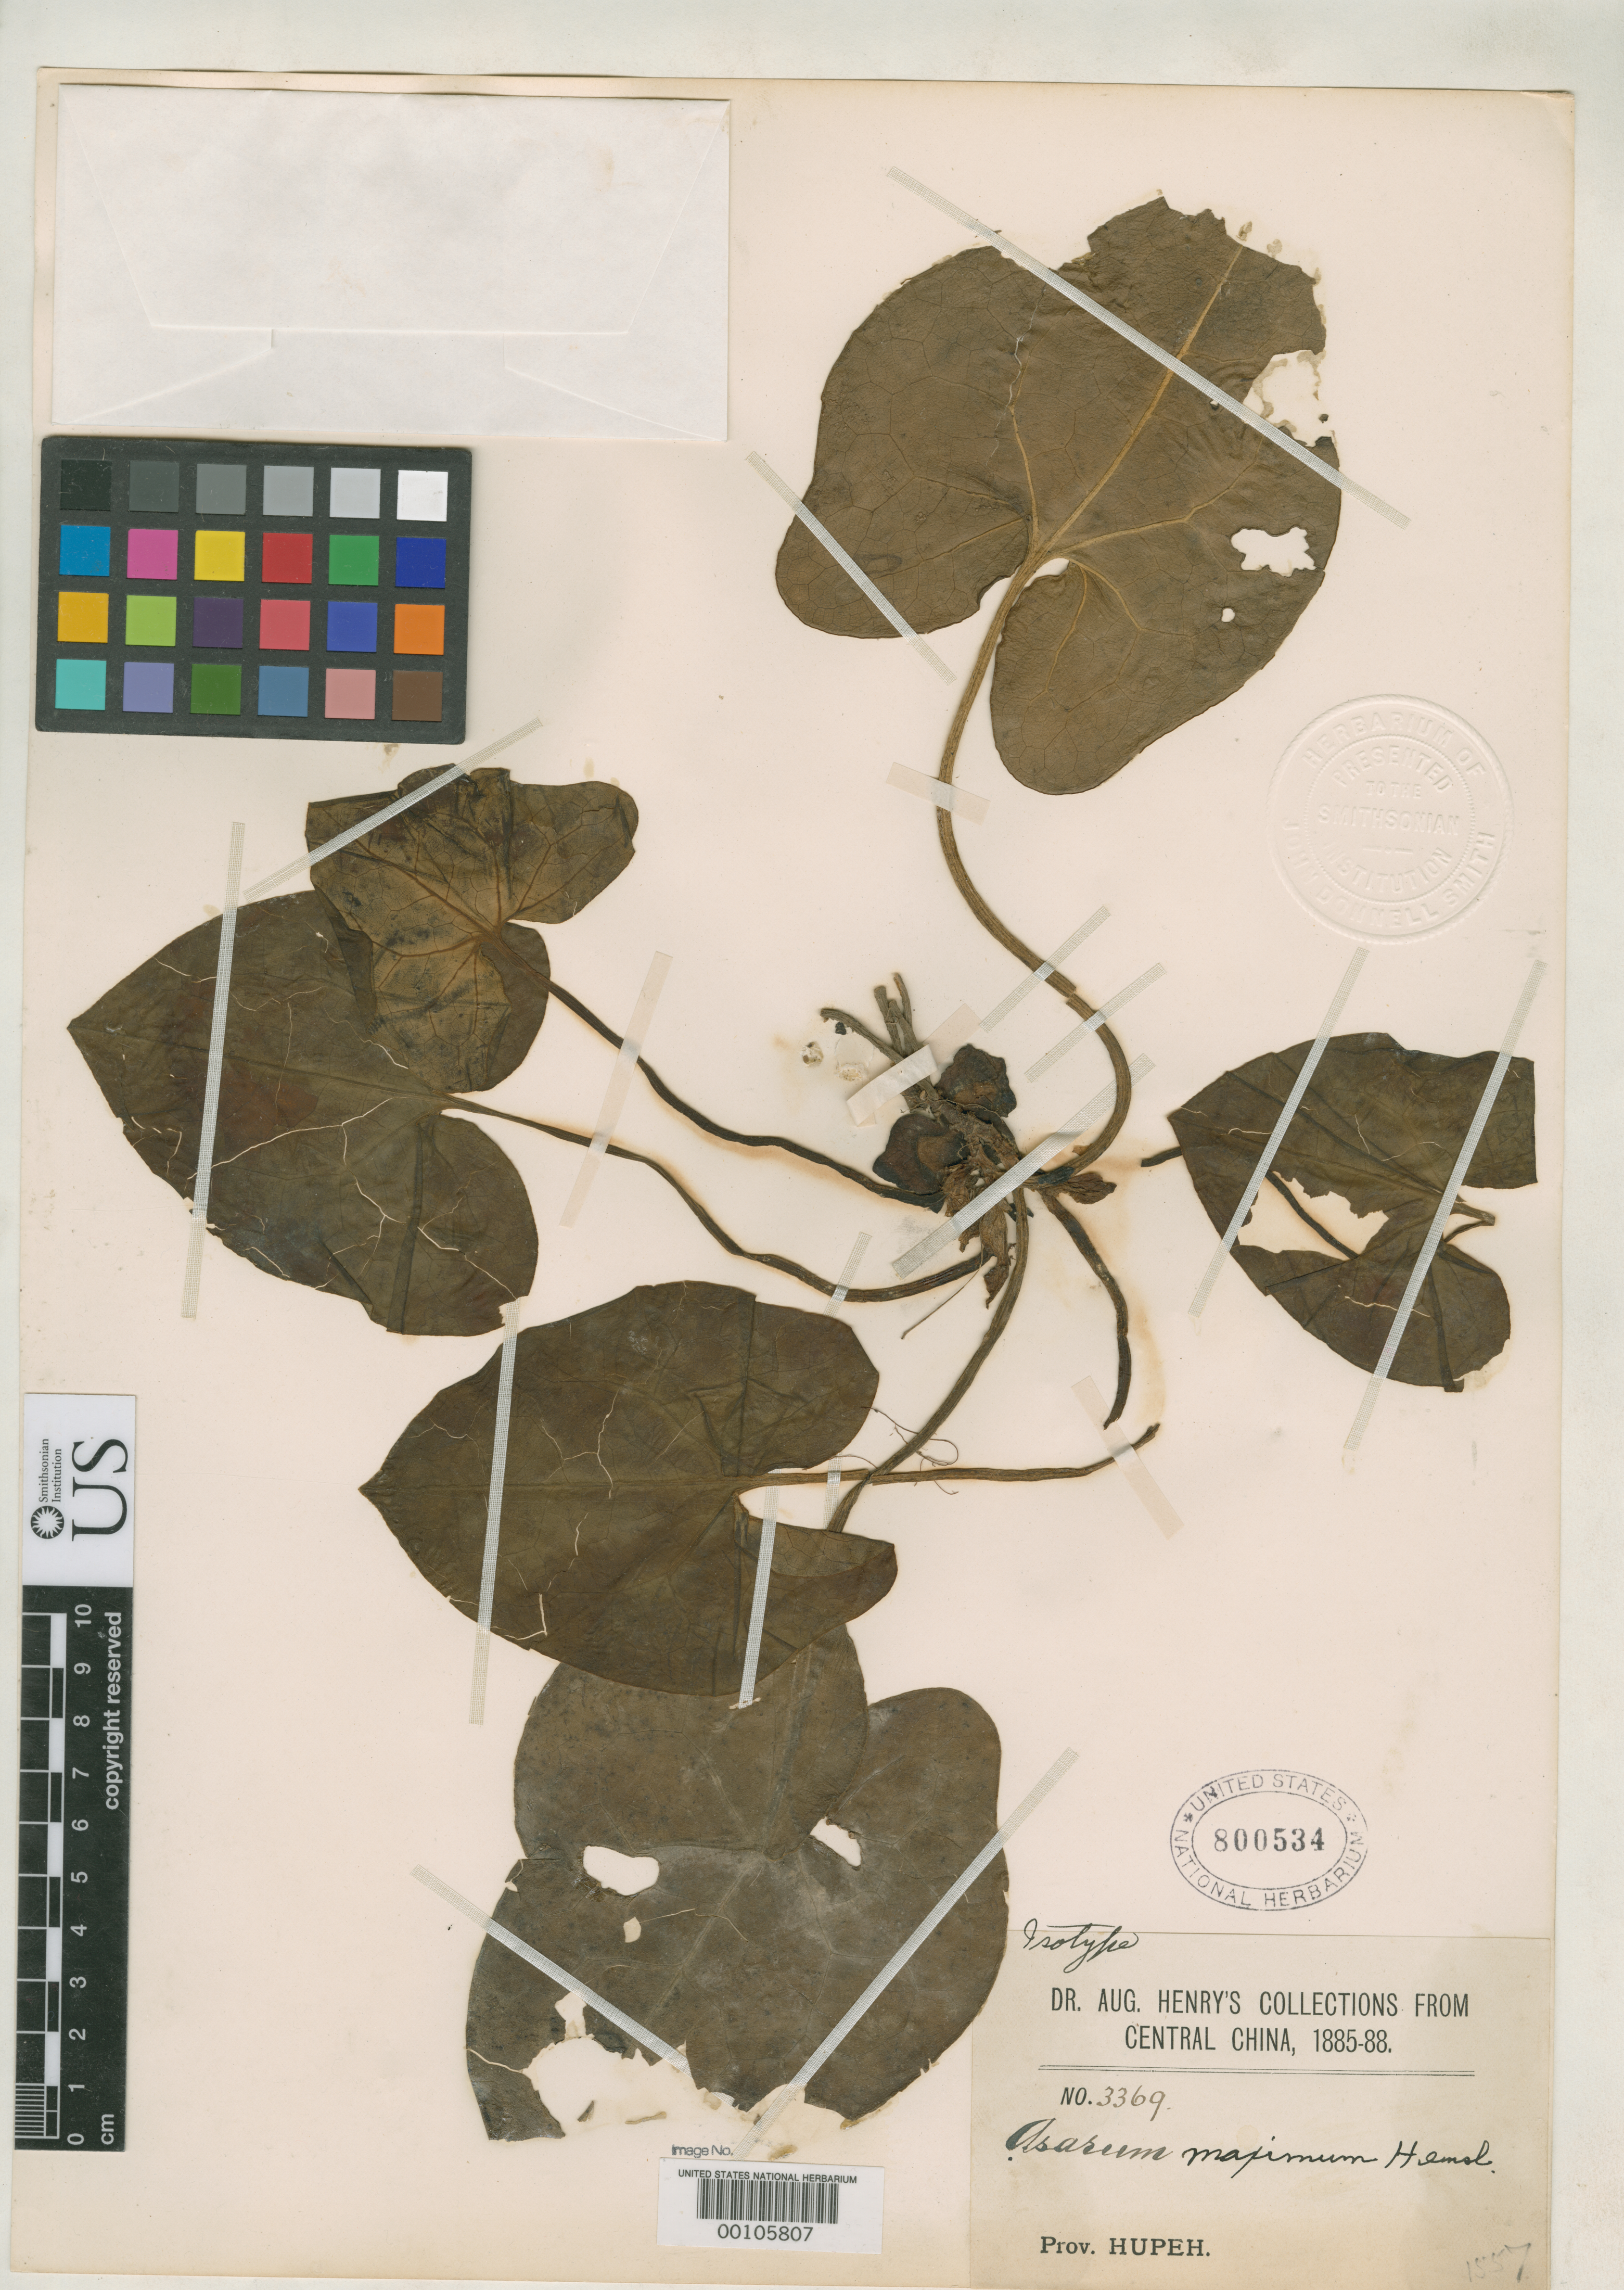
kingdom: Plantae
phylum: Tracheophyta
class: Magnoliopsida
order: Piperales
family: Aristolochiaceae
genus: Asarum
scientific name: Asarum maximum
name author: Hemsl.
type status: Type Collection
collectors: A. Henry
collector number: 3369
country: China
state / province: Hubei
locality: Ichang.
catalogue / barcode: US 800534